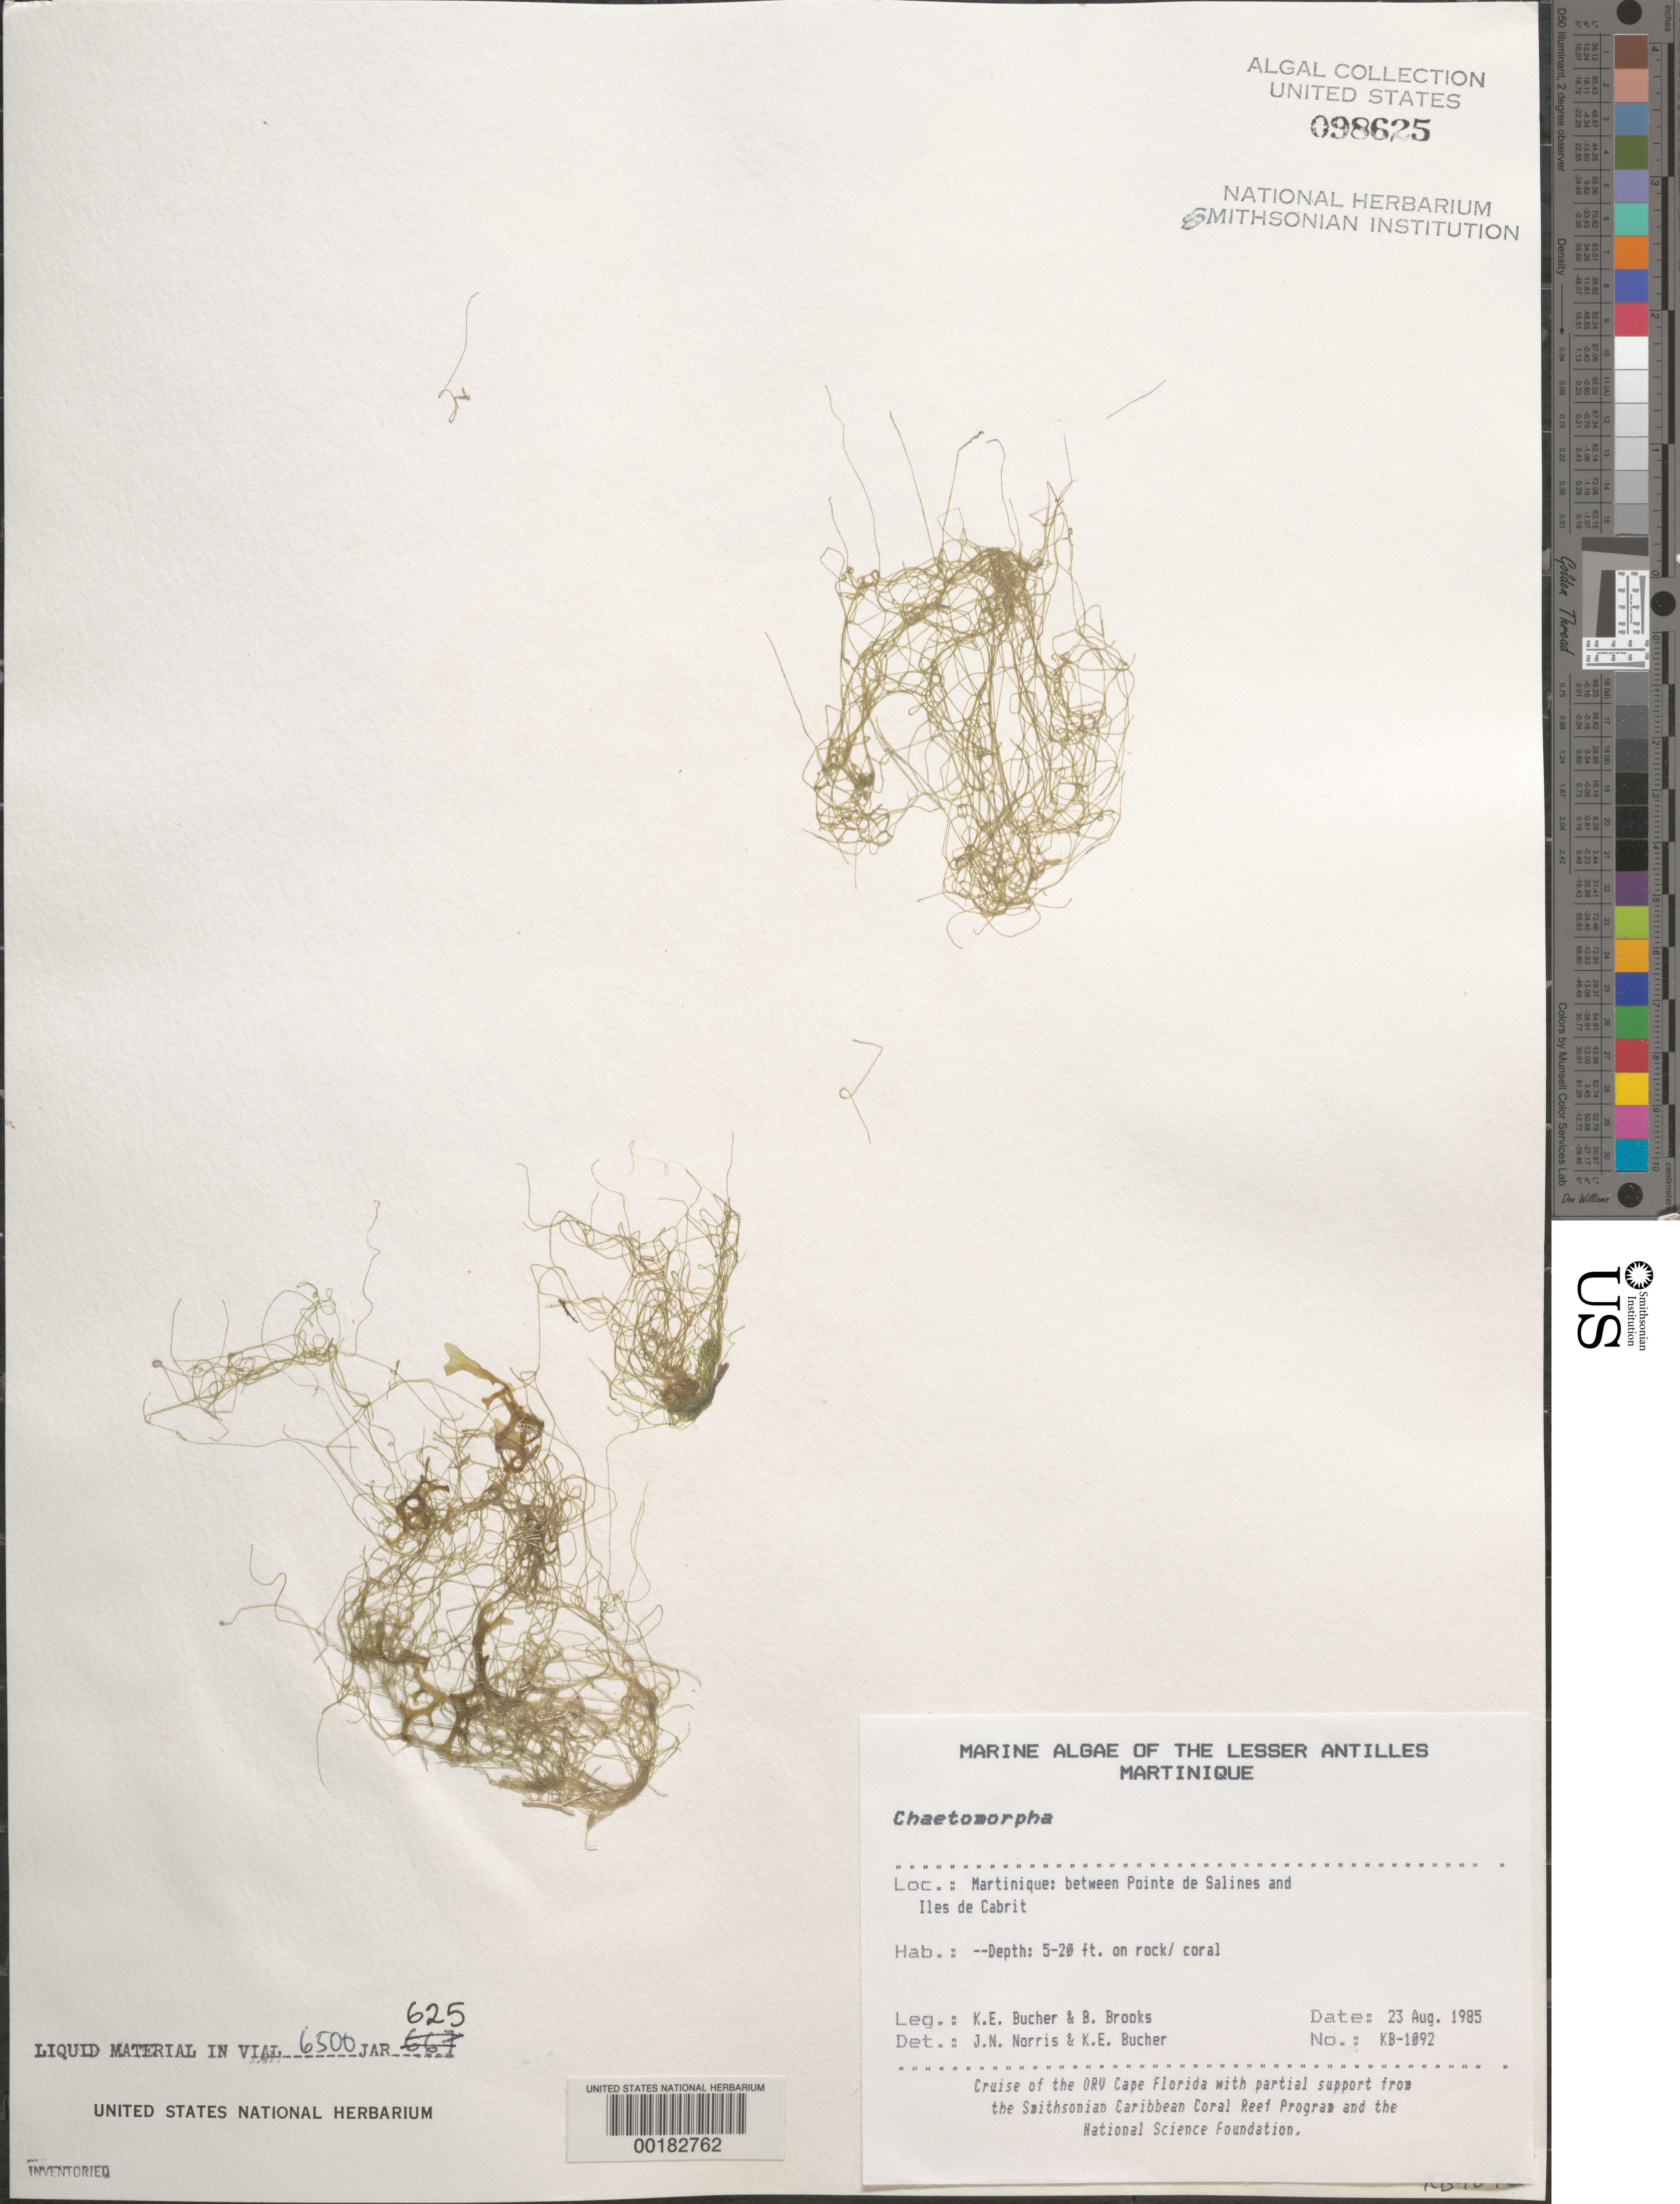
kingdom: Plantae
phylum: Chlorophyta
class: Ulvophyceae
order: Cladophorales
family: Cladophoraceae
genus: Chaetomorpha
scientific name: Chaetomorpha sp.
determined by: Norris, J. N.; Bucher, K. E.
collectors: K. E. Bucher & B. Brooks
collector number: Kb-1092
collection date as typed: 23 Aug 1985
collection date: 1985-08-23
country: Martinique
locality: Between Pointe de Salines and Iles de Cabrit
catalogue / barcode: US 98625